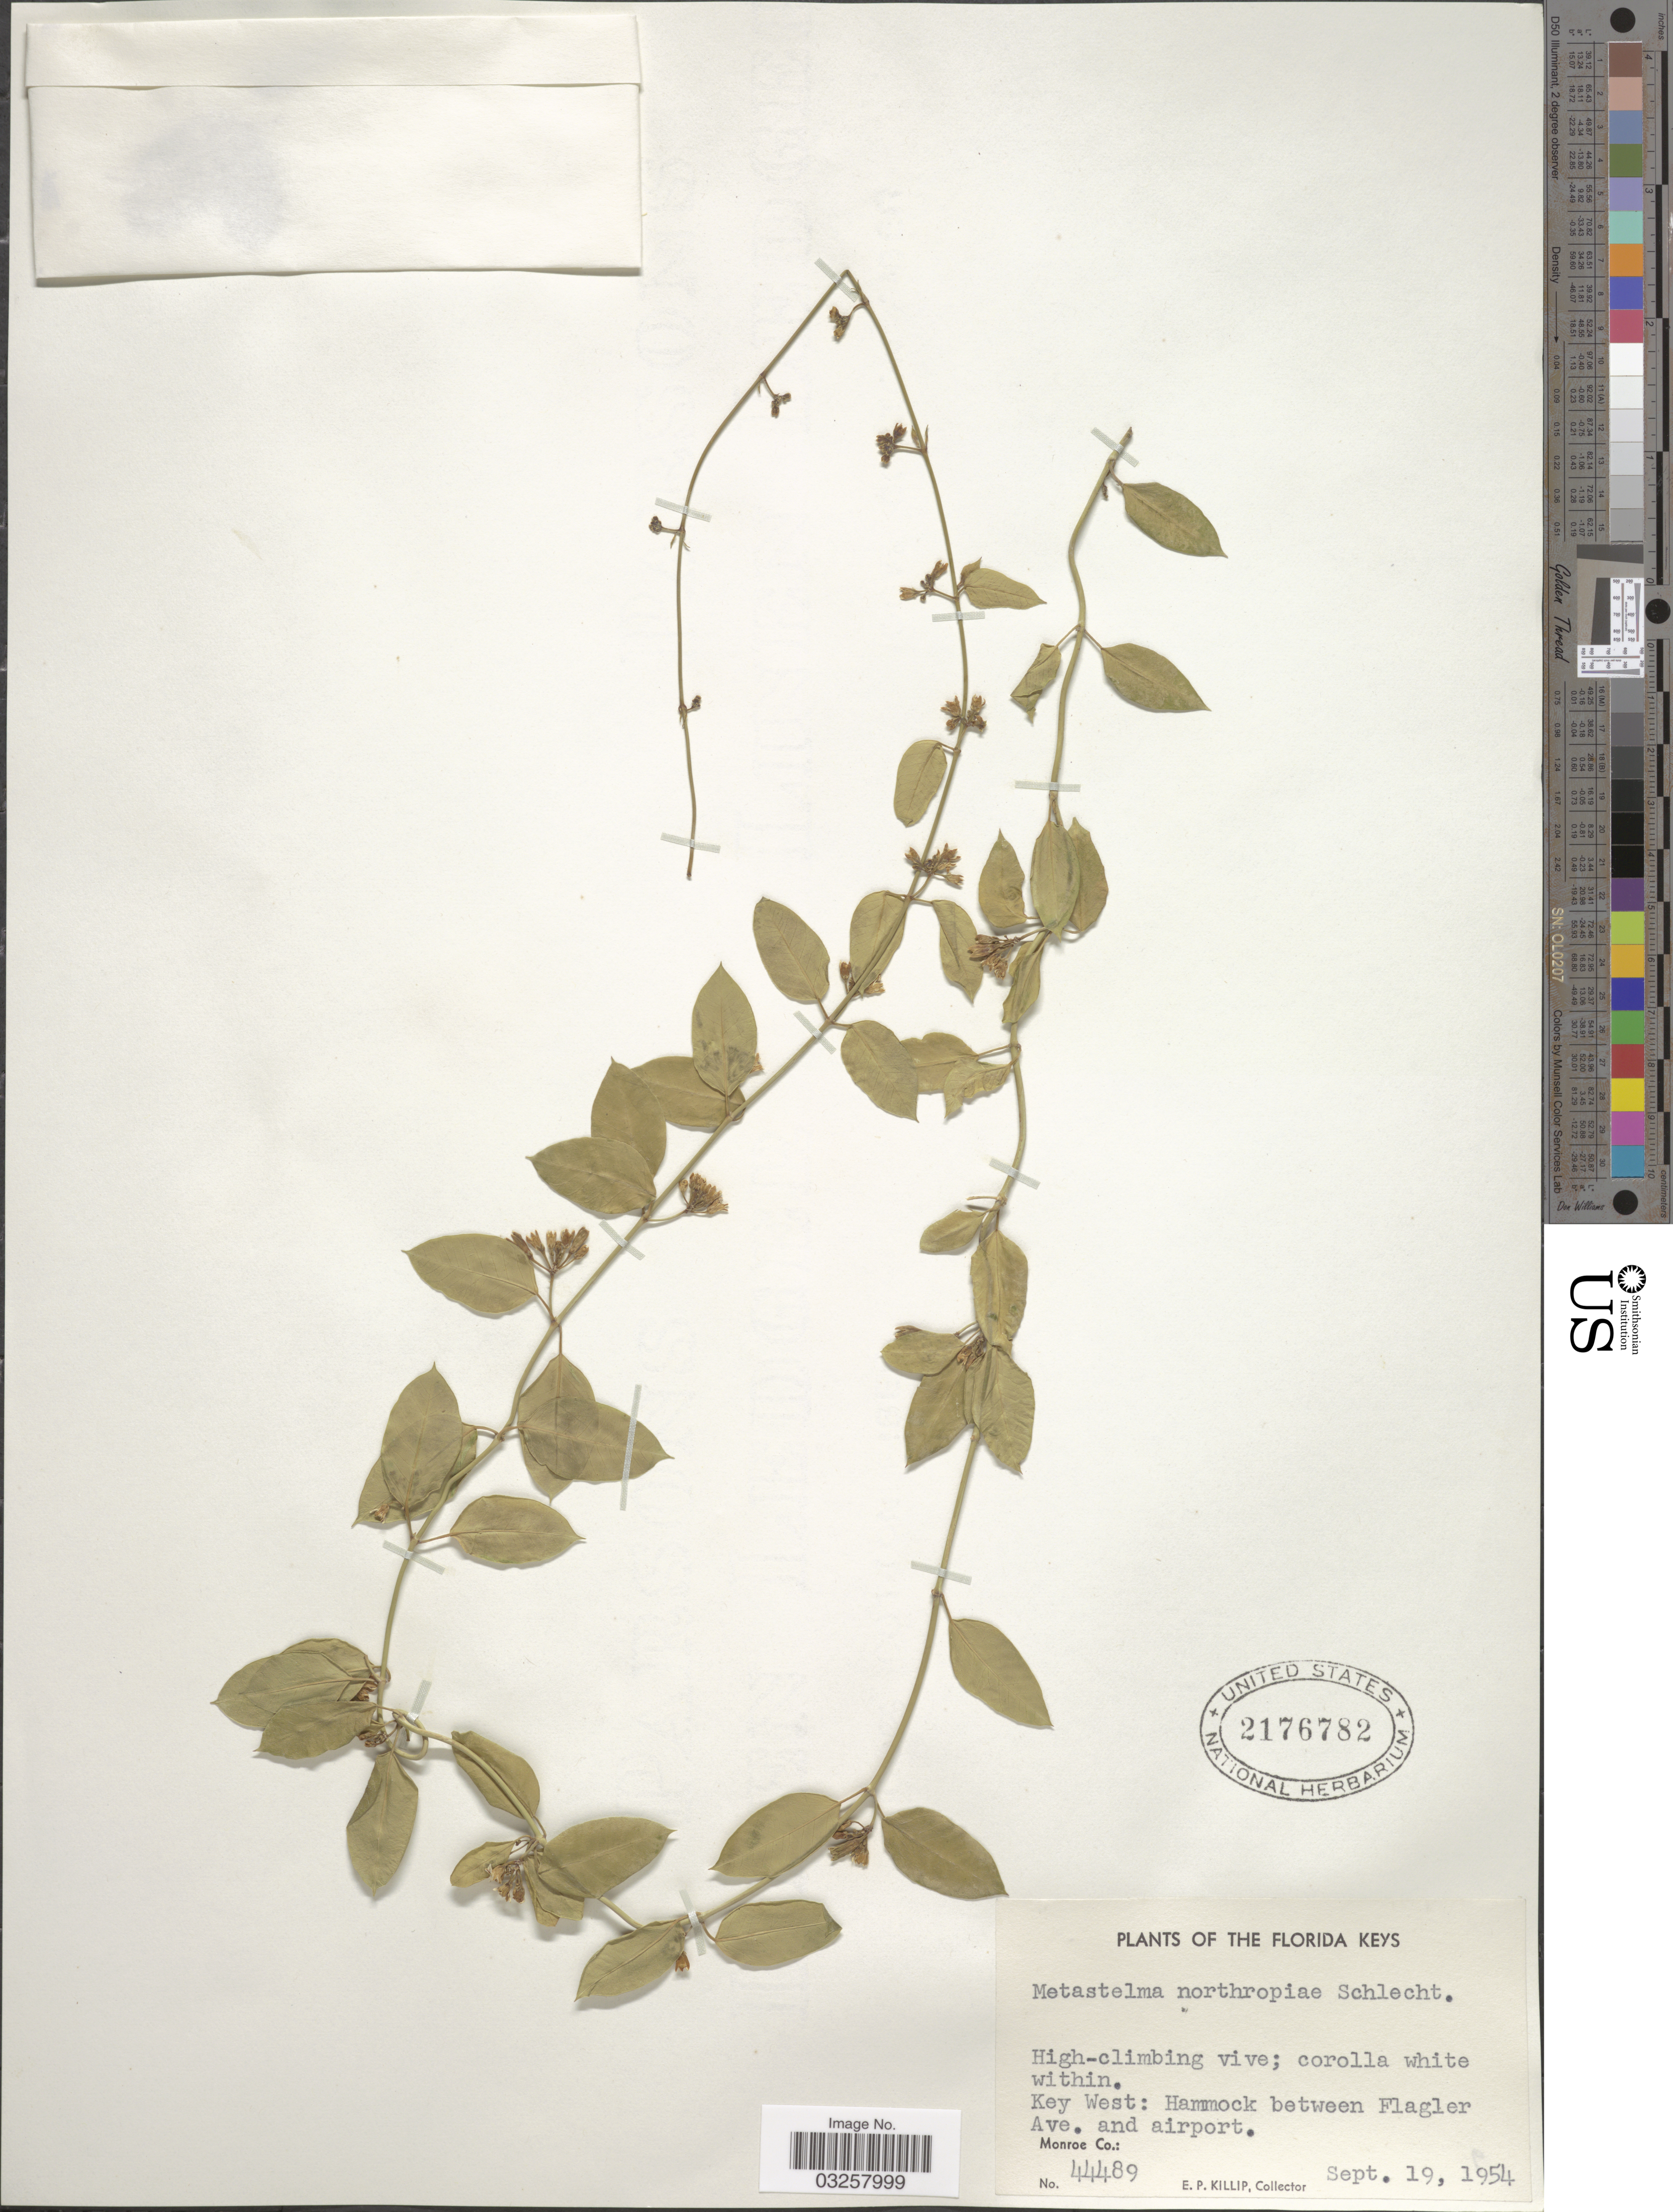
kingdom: Plantae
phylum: Tracheophyta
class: Magnoliopsida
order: Gentianales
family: Apocynaceae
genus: Metastelma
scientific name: Metastelma bahamense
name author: Griseb.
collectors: E. P. Killip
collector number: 44489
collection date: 1954-09-19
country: United States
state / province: Florida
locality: The Florida Keys. Key West: Hammock between Flagler Ave and airport. Monroe Co.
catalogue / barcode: US 2176782